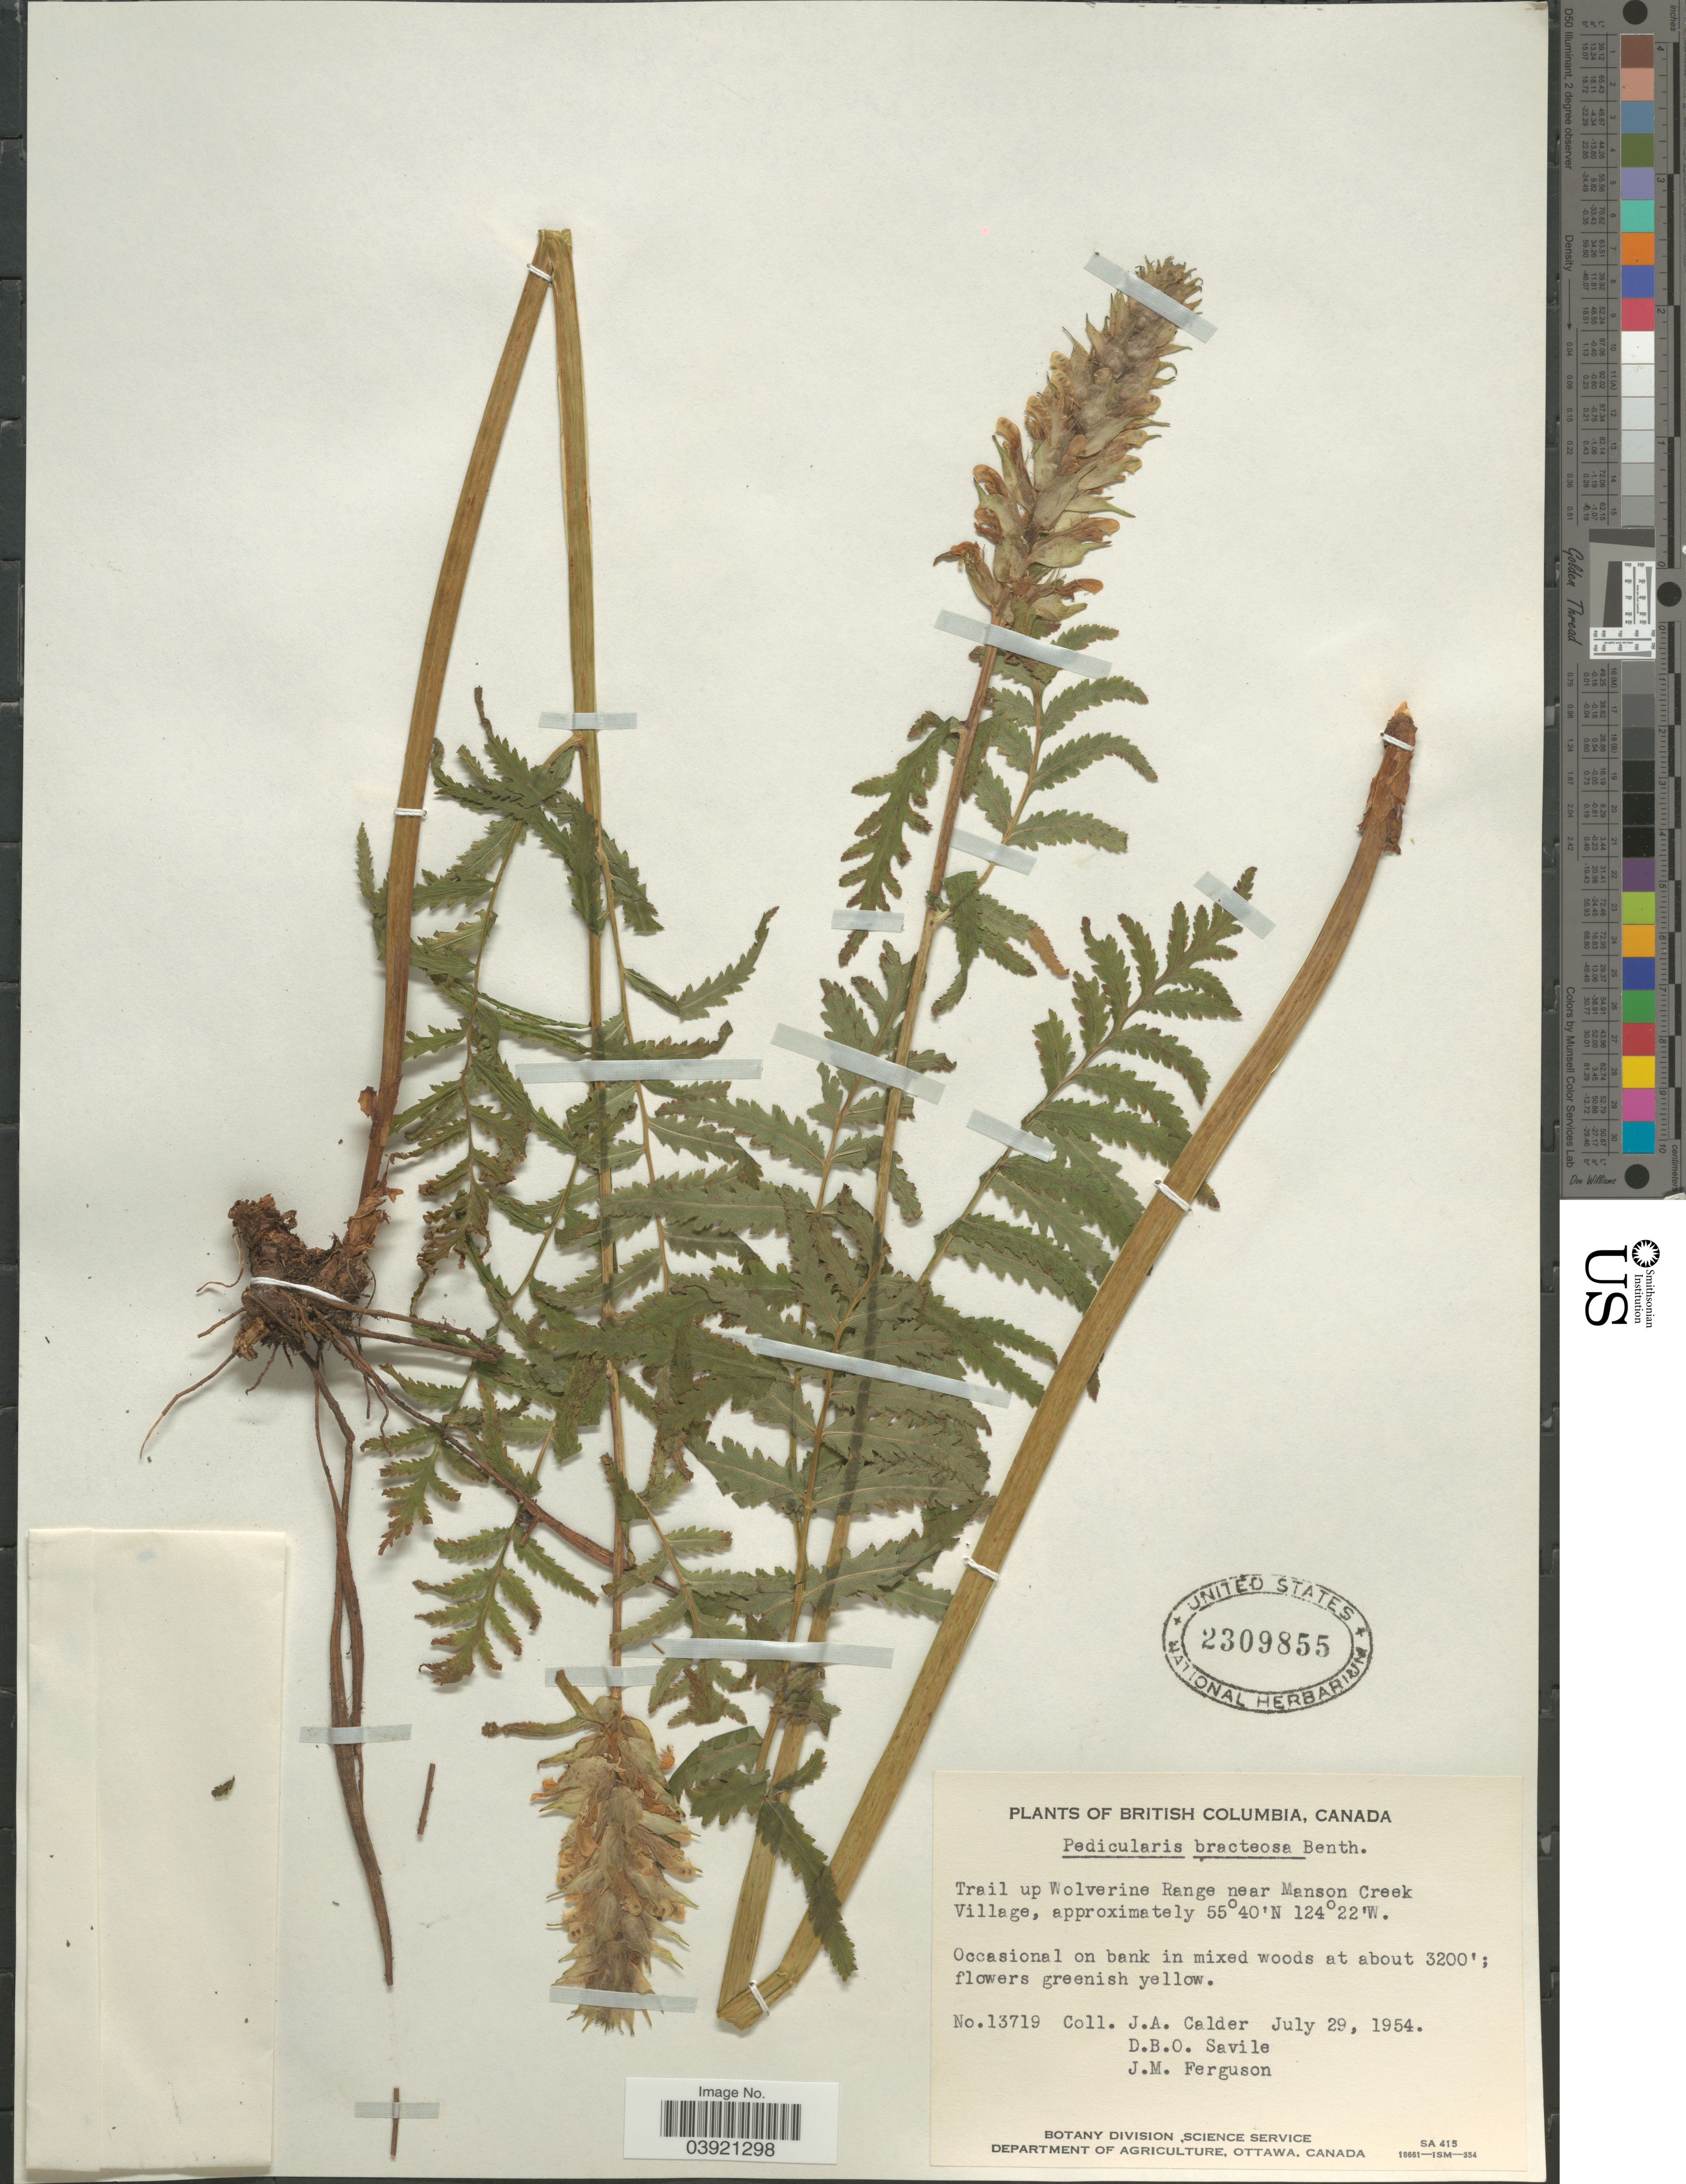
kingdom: Plantae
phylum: Tracheophyta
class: Magnoliopsida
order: Lamiales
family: Orobanchaceae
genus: Pedicularis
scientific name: Pedicularis bracteosa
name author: Benth.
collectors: J. A. Calder, D. Savile & J. M. Ferguson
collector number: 13719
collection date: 1954-07-29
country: Canada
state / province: British Columbia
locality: Trail up Wolverine Range near Manson Creek Village.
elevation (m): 975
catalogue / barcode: US 2309855